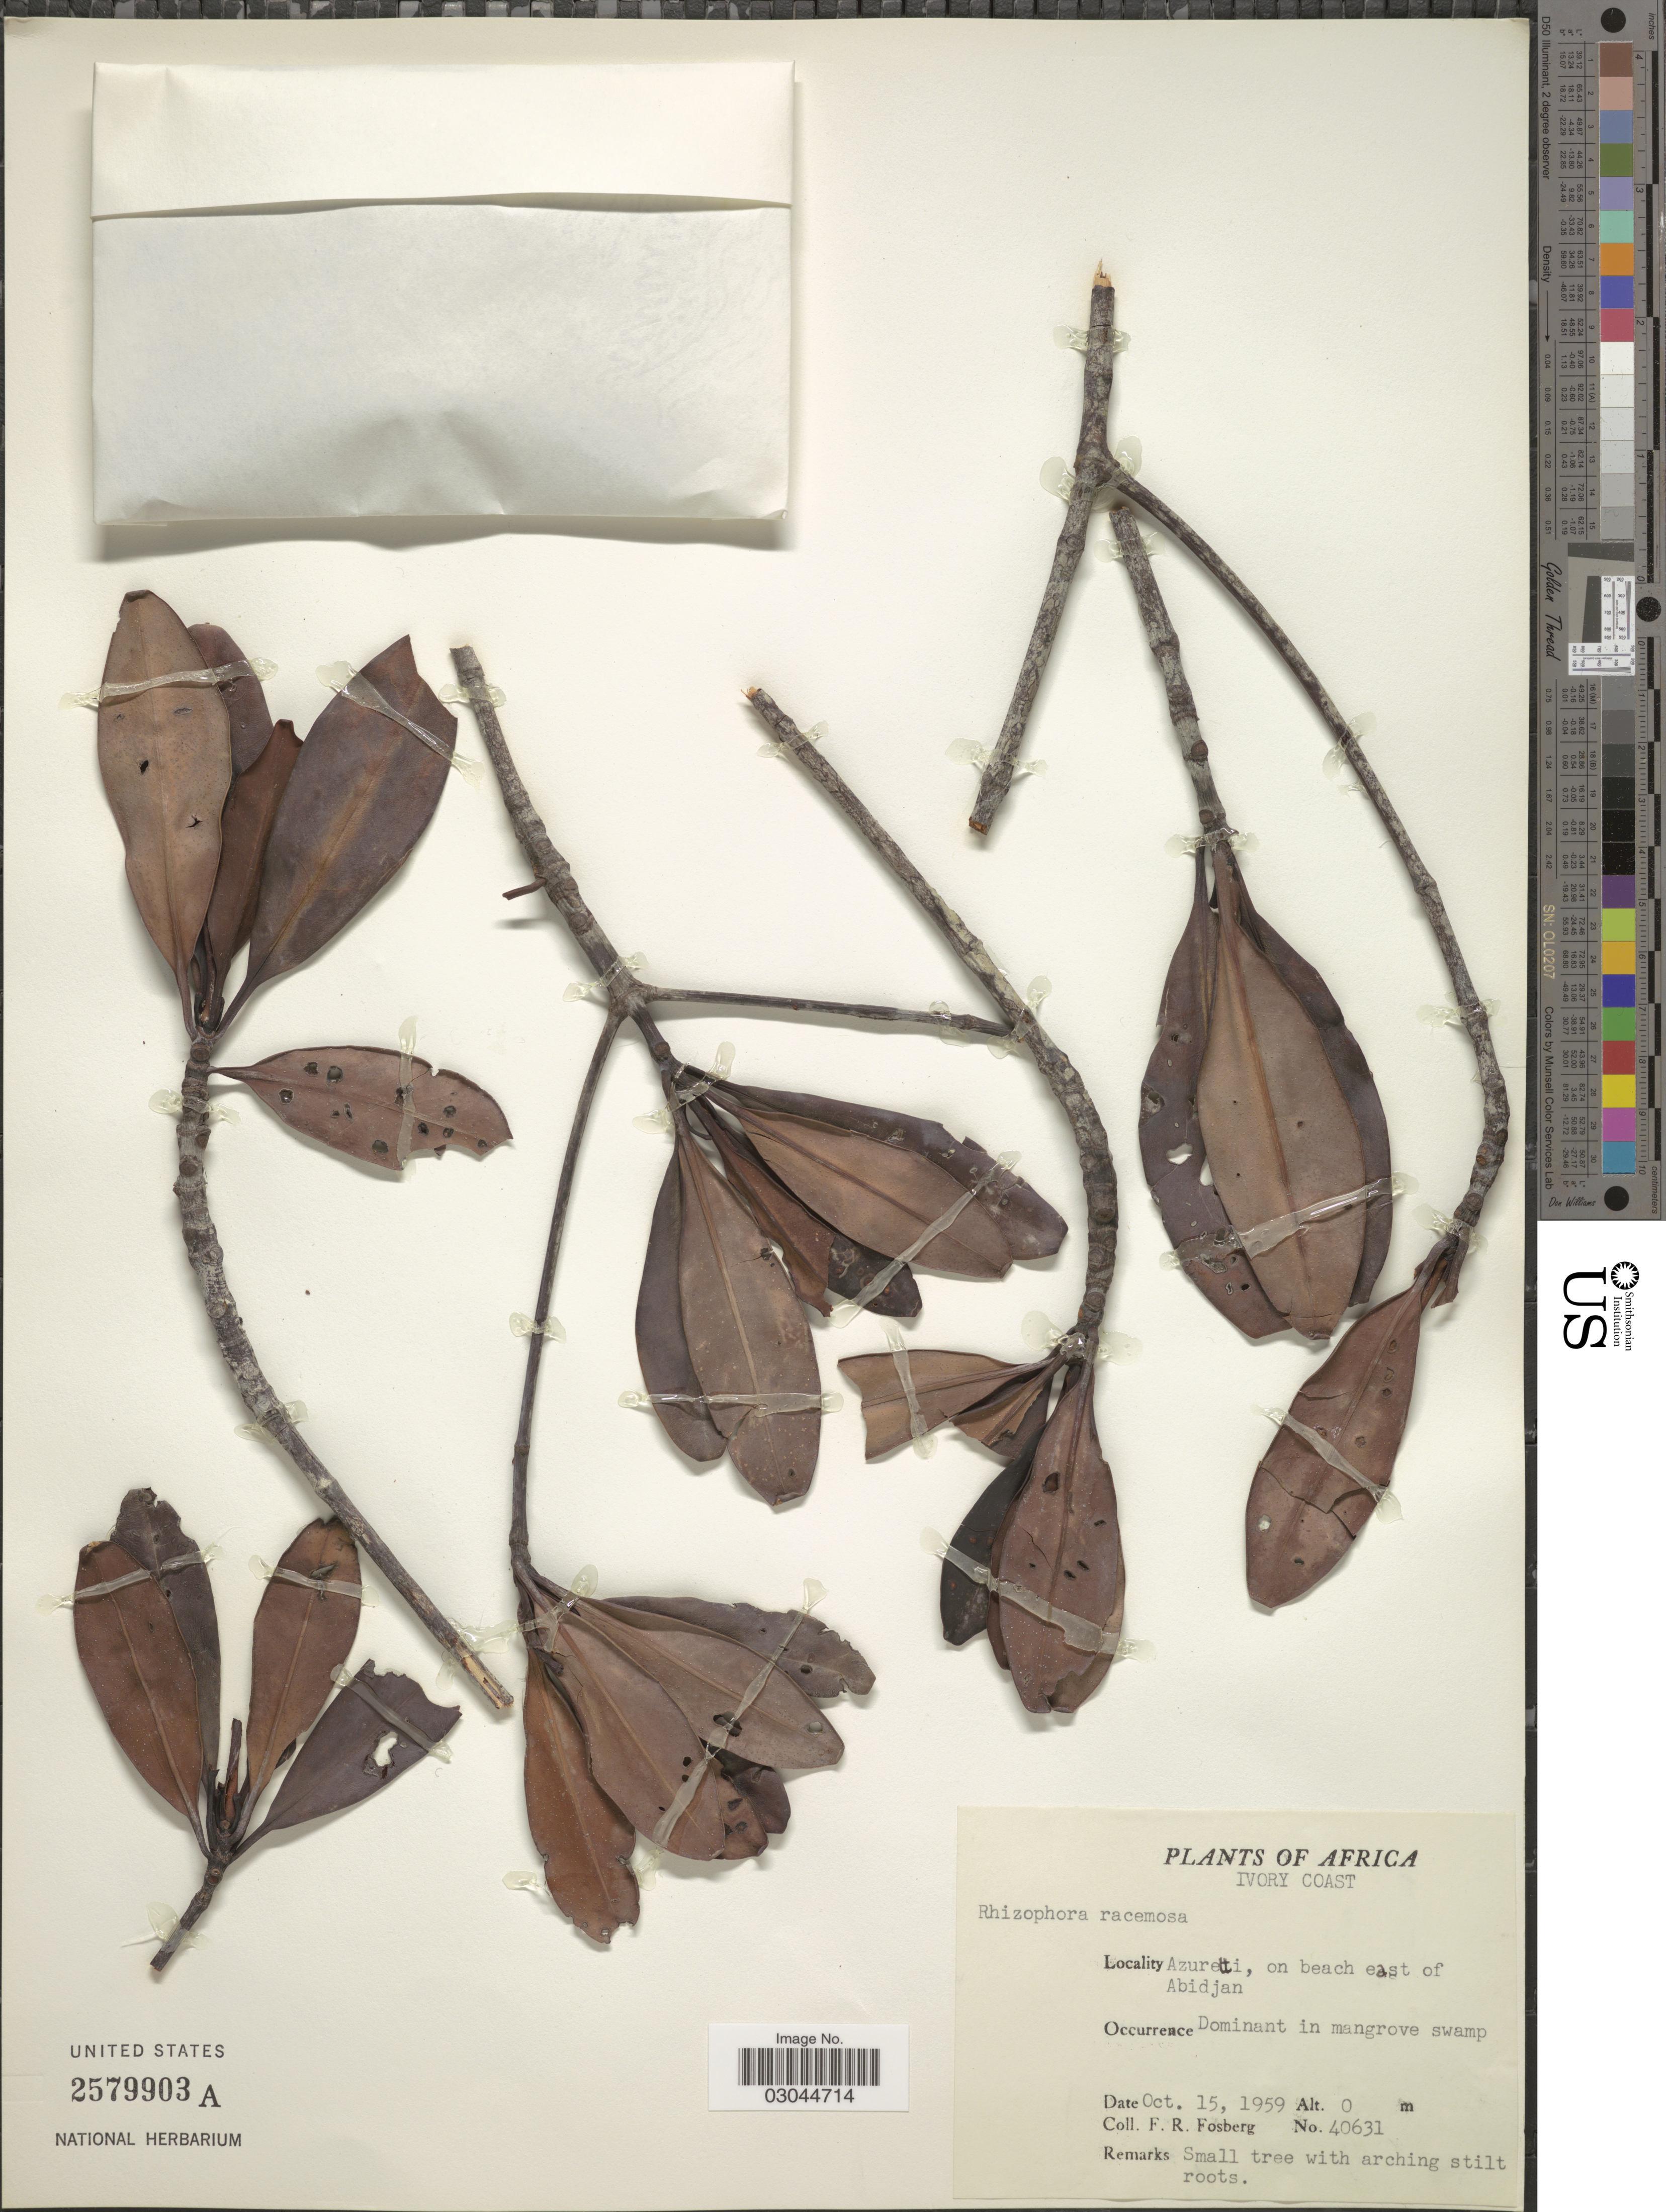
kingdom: Plantae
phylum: Tracheophyta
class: Magnoliopsida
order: Malpighiales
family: Rhizophoraceae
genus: Rhizophora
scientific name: Rhizophora racemosa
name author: G. Mey.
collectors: F. R. Fosberg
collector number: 40631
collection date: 1959-10-15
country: Ivory Coast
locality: Azuretti, on beach east of Abidjan, dominant in mangrove swamp.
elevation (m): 0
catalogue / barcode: US 2579903A